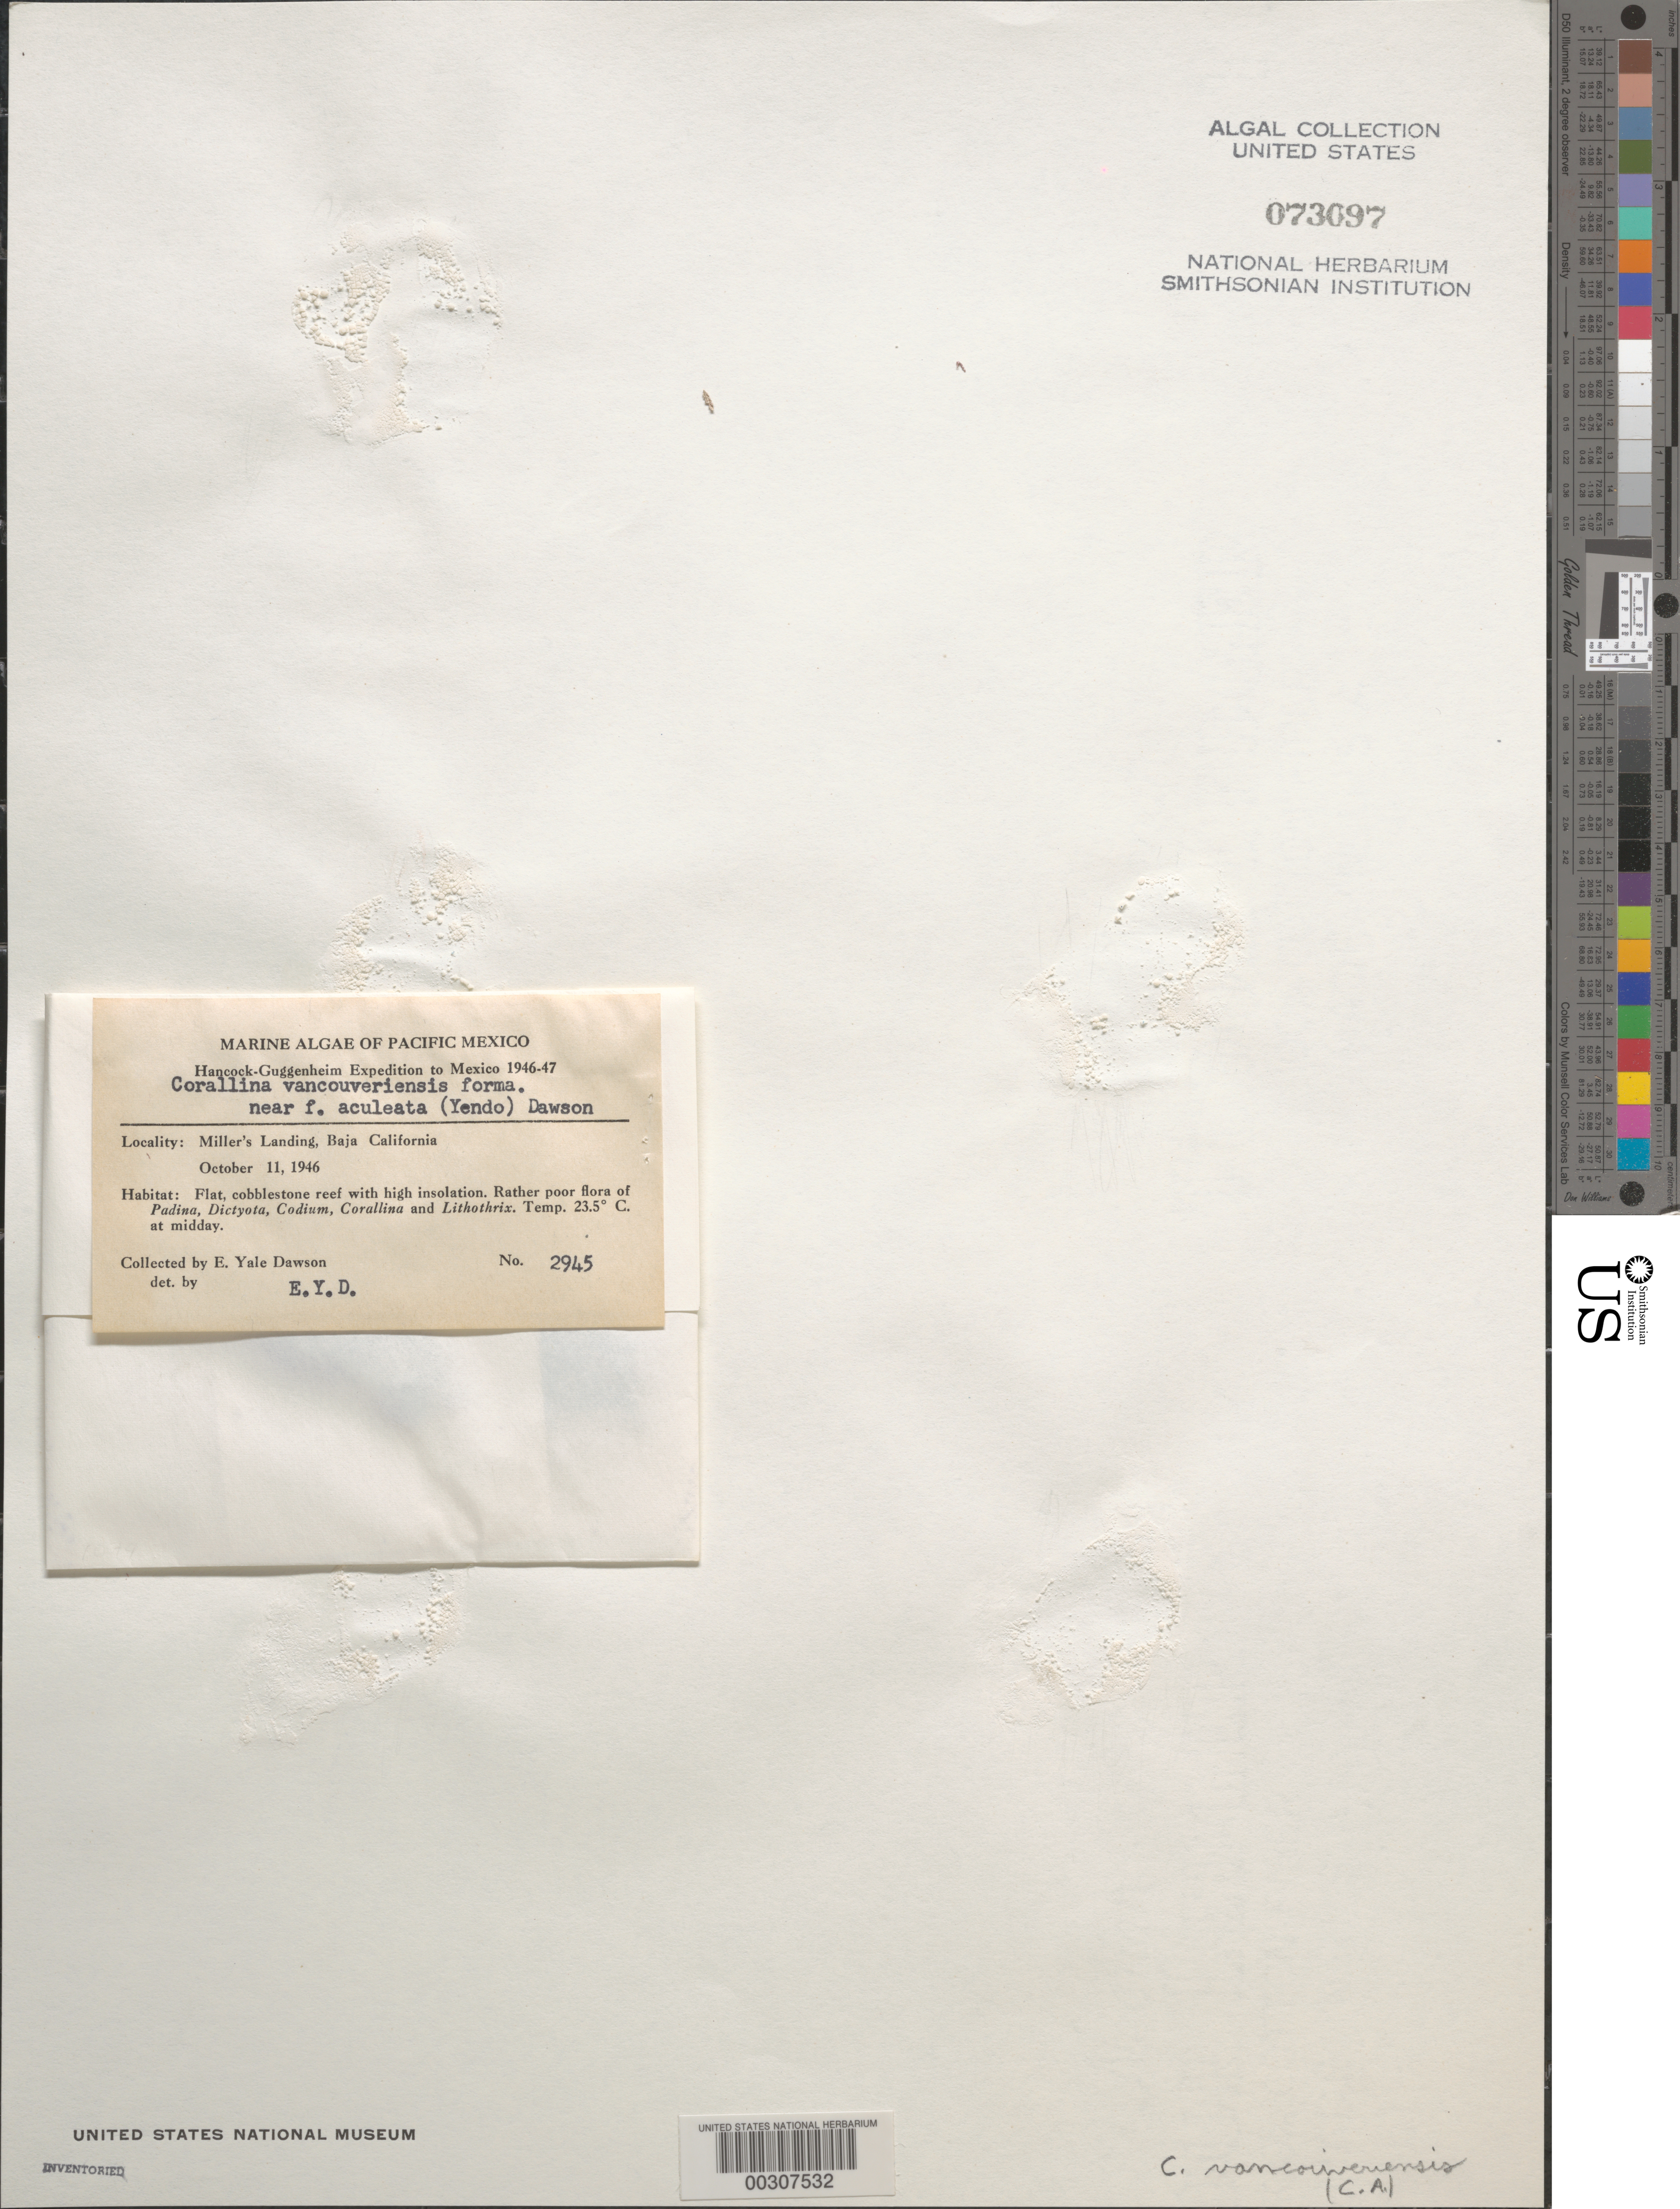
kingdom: Plantae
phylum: Rhodophyta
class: Florideophyceae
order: Corallinales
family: Corallinaceae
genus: Corallina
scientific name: Corallina vancouveriensis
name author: Yendo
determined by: Dawson, E. Y.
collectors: E. Y. Dawson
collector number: EYD 2945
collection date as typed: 11 Oct 1946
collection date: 1946-10-11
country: Mexico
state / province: Baja California Sur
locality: Miller's Landing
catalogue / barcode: US 73097